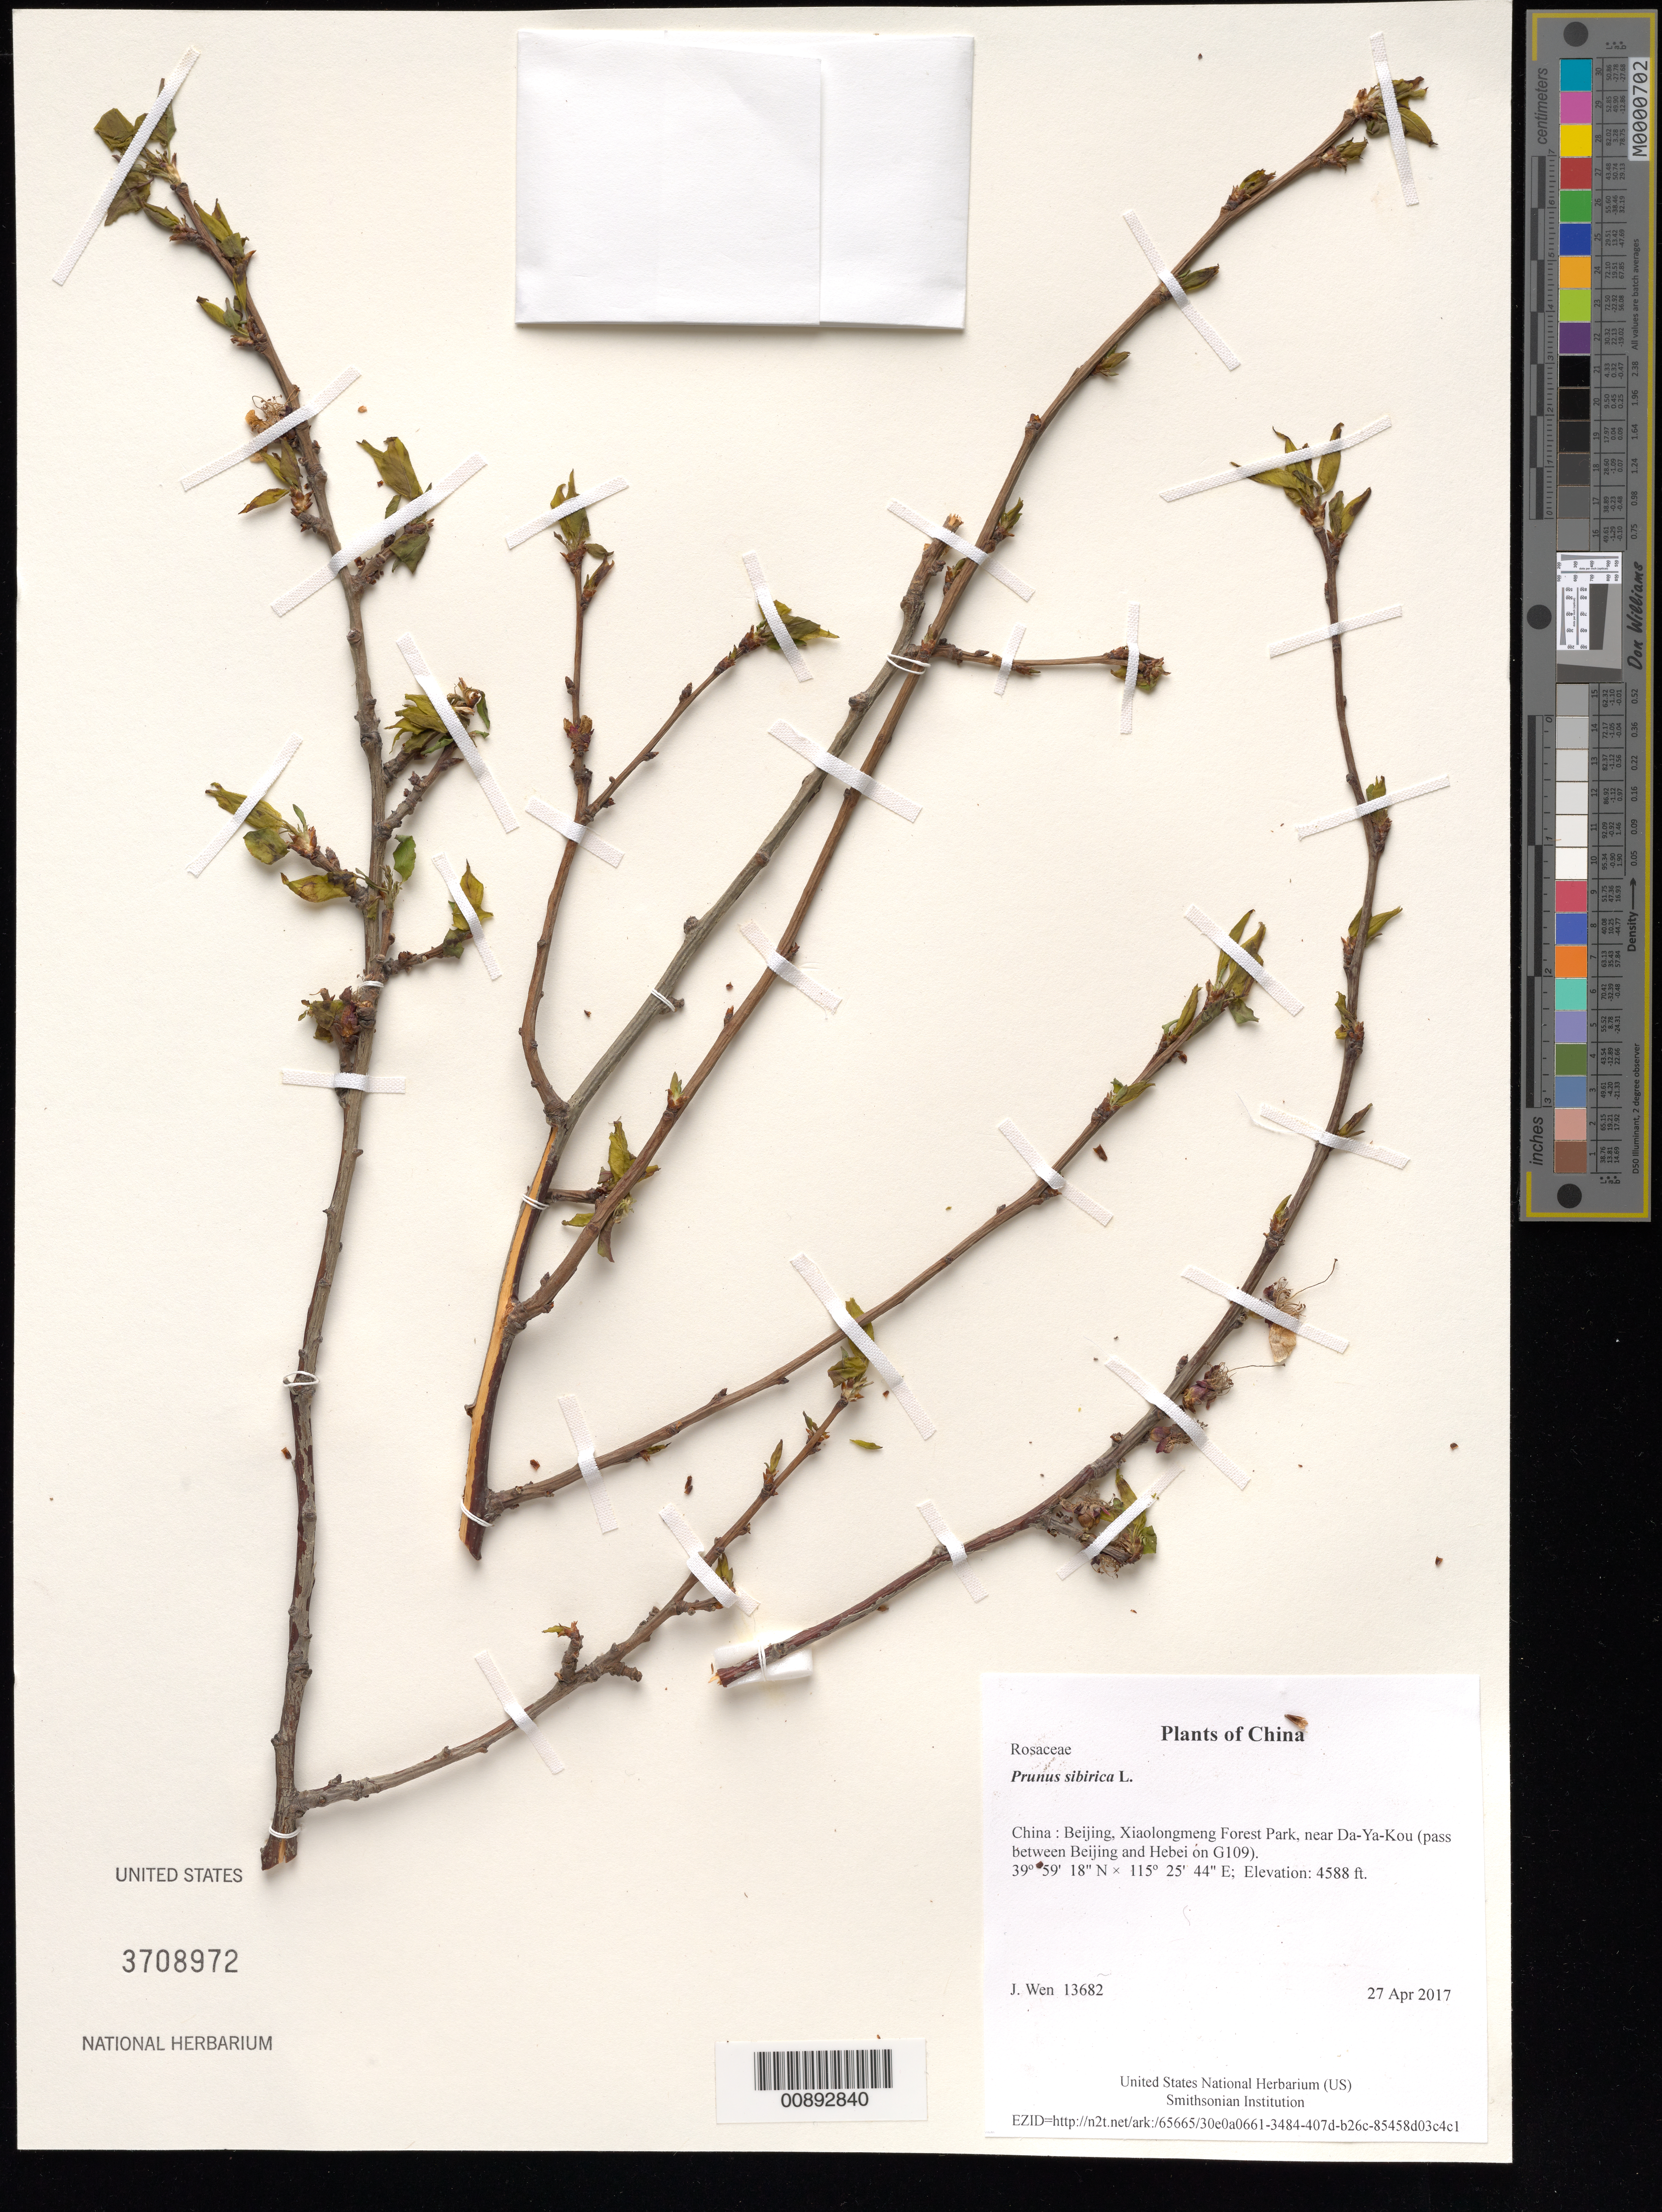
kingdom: Plantae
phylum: Tracheophyta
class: Magnoliopsida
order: Rosales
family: Rosaceae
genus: Prunus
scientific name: Prunus sibirica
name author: L.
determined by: Wen, Jun, (BOT), Smithsonian Institution - National Museum of Natural History (UNITED STATES)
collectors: J. Wen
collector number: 13682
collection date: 2017-04-27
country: China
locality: Beijing, Xiaolongmeng Forest Park, near Da-Ya-Kou (pass between Beijing and Hebei on G109)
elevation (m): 1398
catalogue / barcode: US 3708972